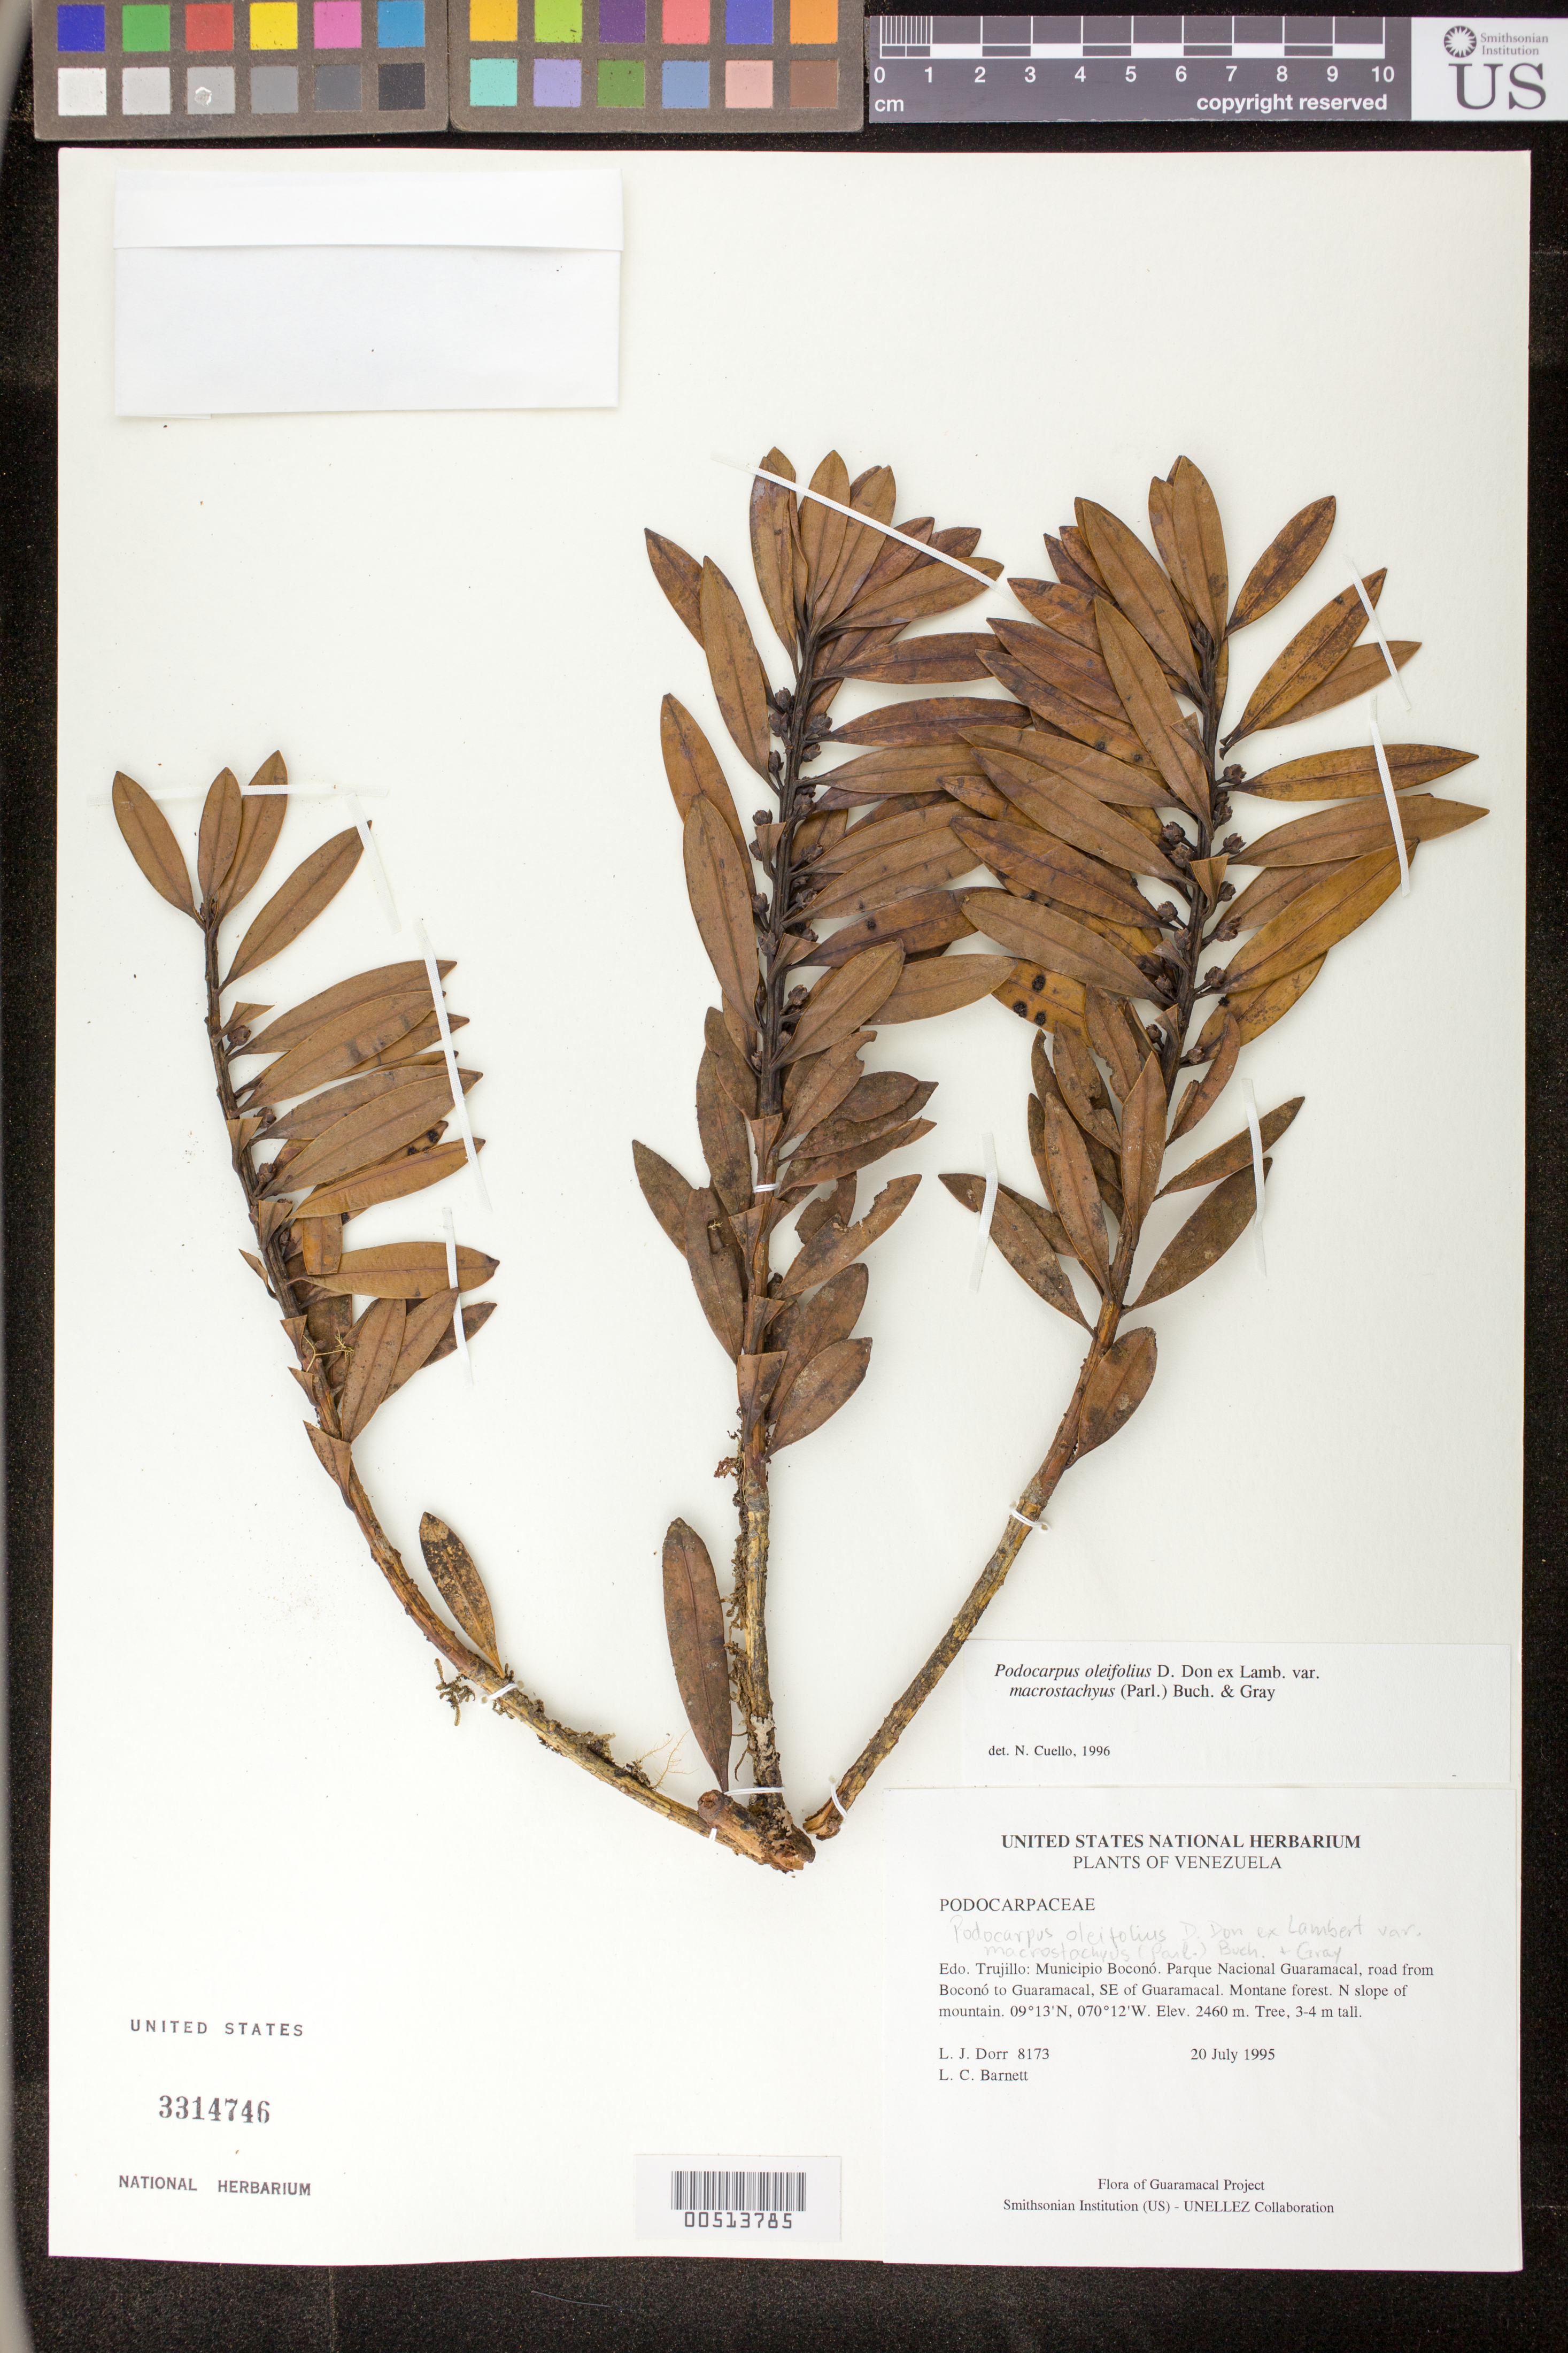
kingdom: Plantae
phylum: Tracheophyta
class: Pinopsida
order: Pinales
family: Podocarpaceae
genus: Podocarpus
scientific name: Podocarpus oleifolius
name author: D. Don ex Lamb.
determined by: Dorr, L. J., (BOT), Smithsonian Institution - National Museum of Natural History (UNITED STATES)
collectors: L. J. Dorr & L. C. Barnett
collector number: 8173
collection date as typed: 20 Jul 1995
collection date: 1995-07-20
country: Venezuela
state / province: Trujillo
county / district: Boconó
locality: Parque Nacional Guaramacal, road from Boconó to Guaramacal, SE of Guaramacal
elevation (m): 2460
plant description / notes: PORT, US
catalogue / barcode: US 3314746